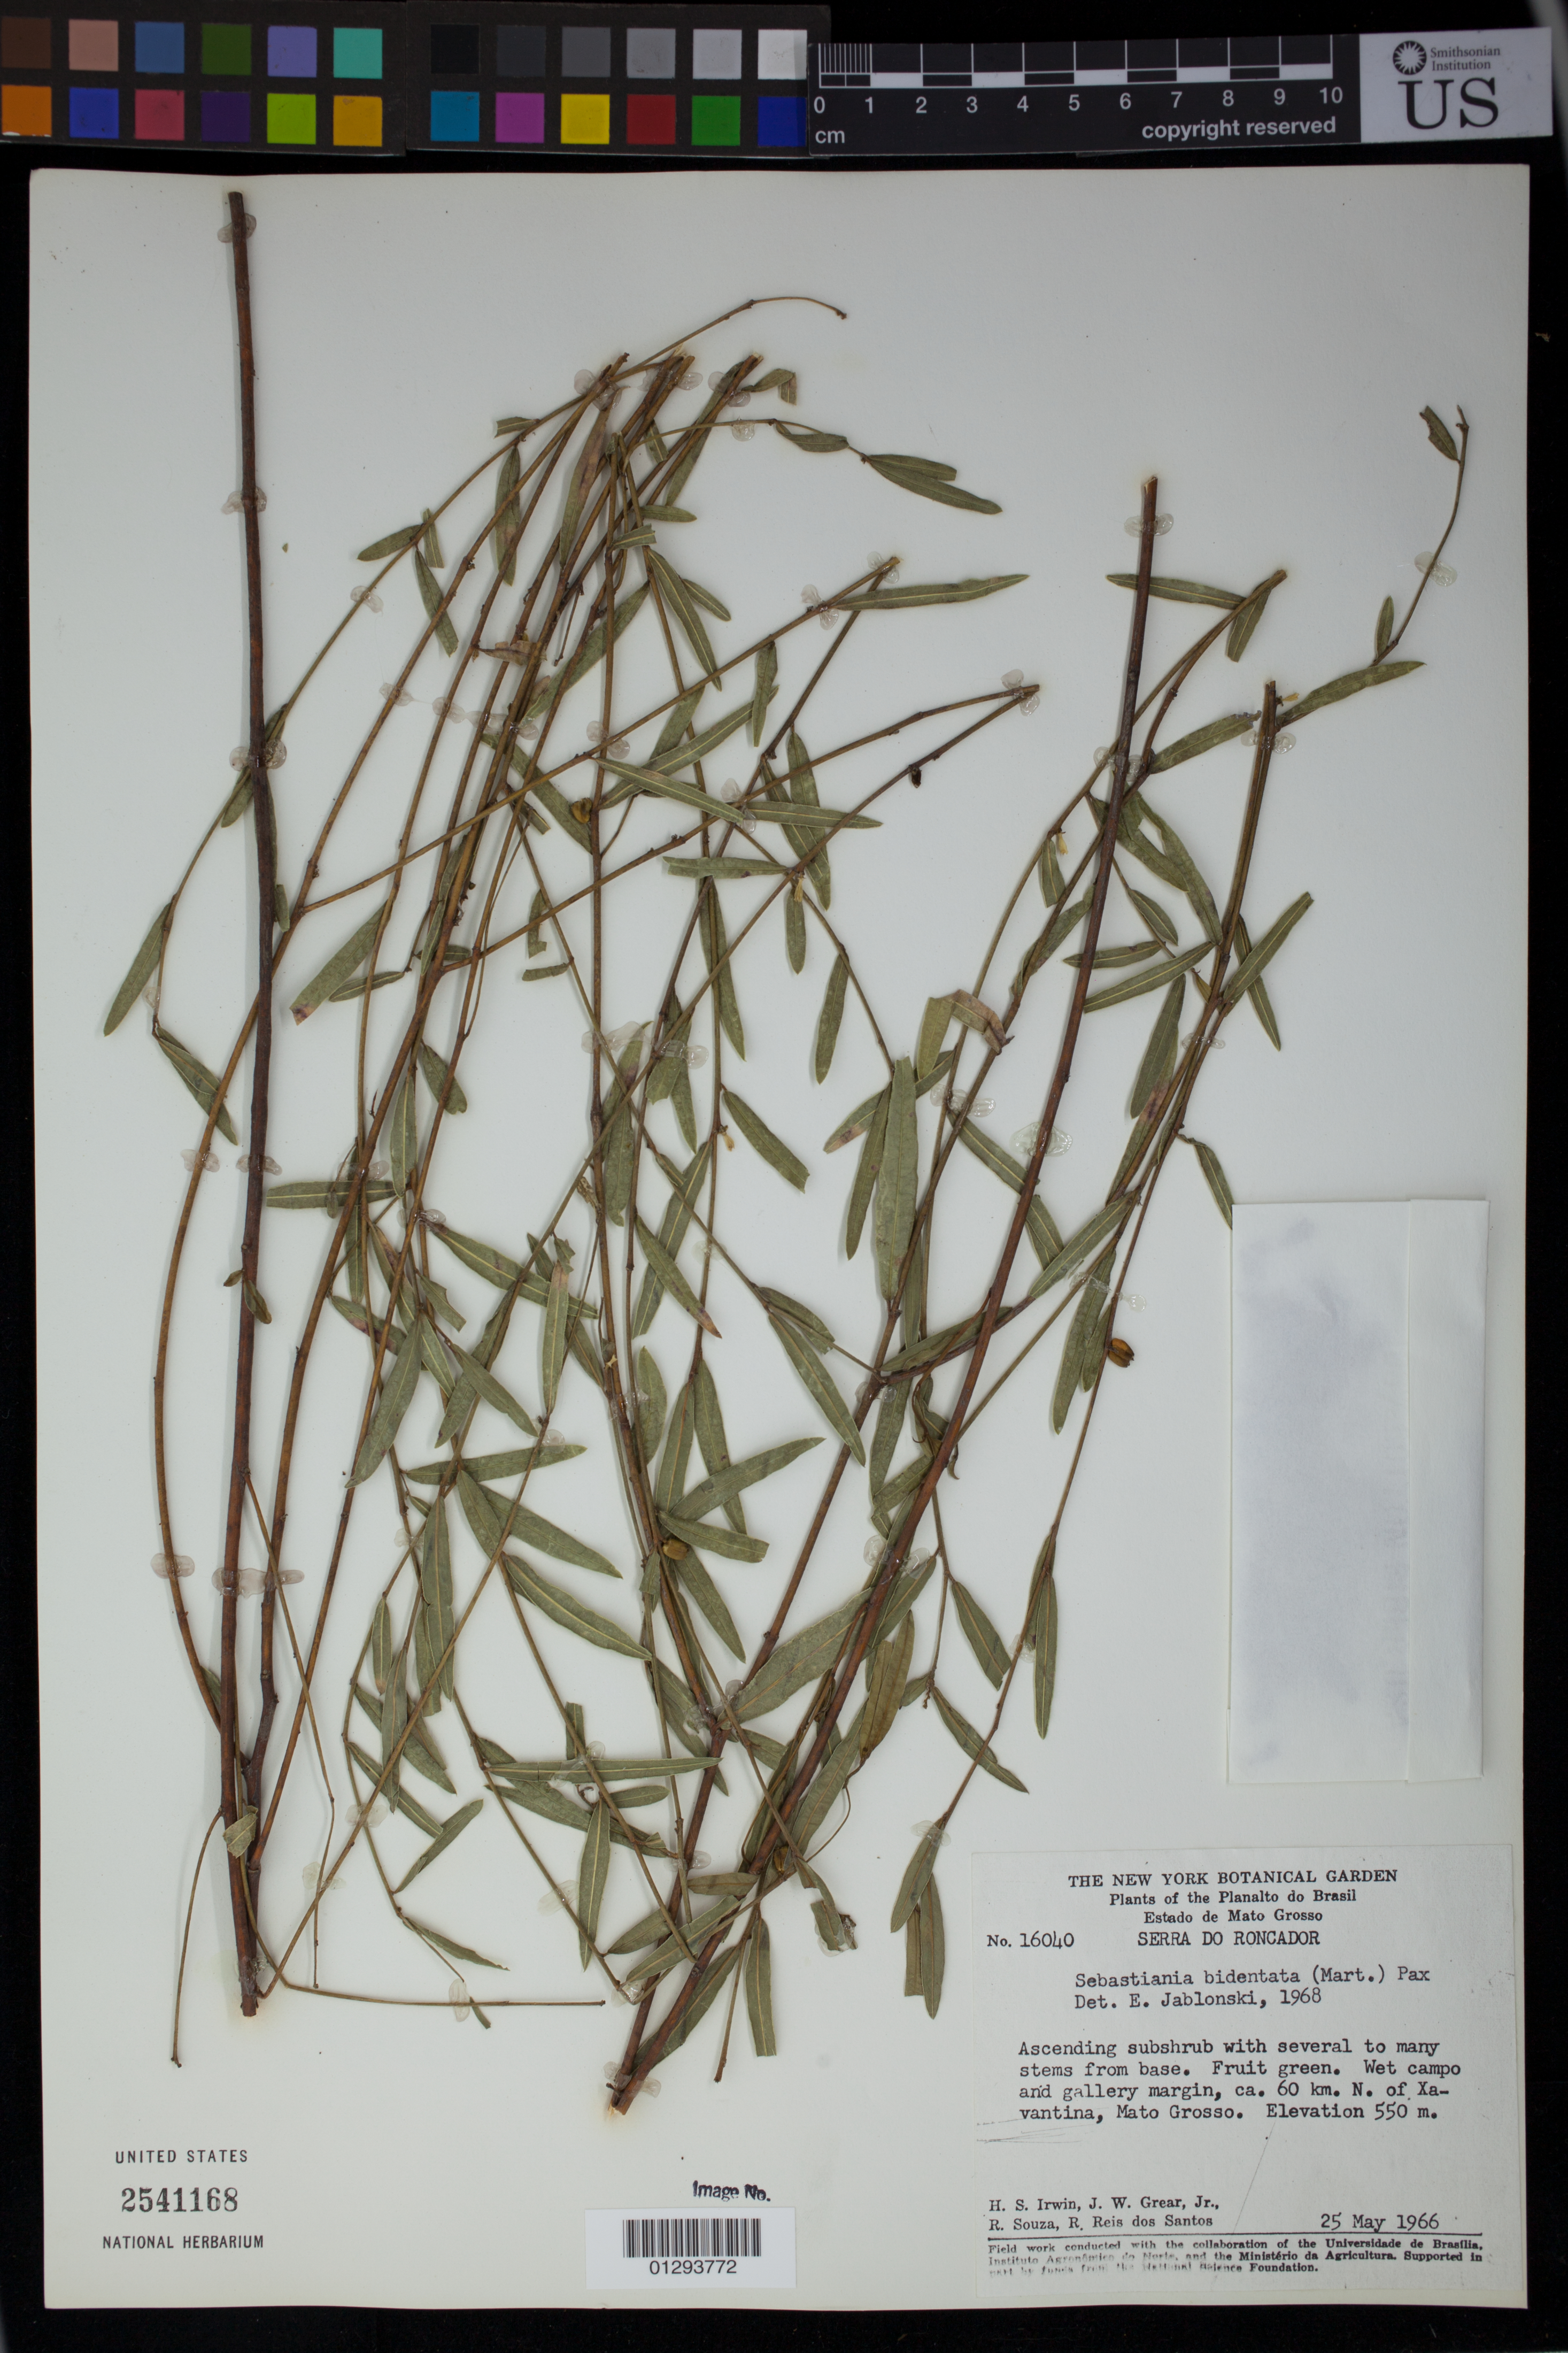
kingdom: Plantae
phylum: Tracheophyta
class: Magnoliopsida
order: Malpighiales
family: Euphorbiaceae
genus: Sebastiania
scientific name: Sebastiania bidentata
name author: (Mart. & Zucc.) Pax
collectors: H. Irwin, J. W. Grear, R. Souza & R. Santos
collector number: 16040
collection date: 1966-05-25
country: Brazil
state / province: Mato Grosso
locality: Serra Do Roncador. ca. 60 km N. of Xavantina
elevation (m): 550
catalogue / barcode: US 2541168